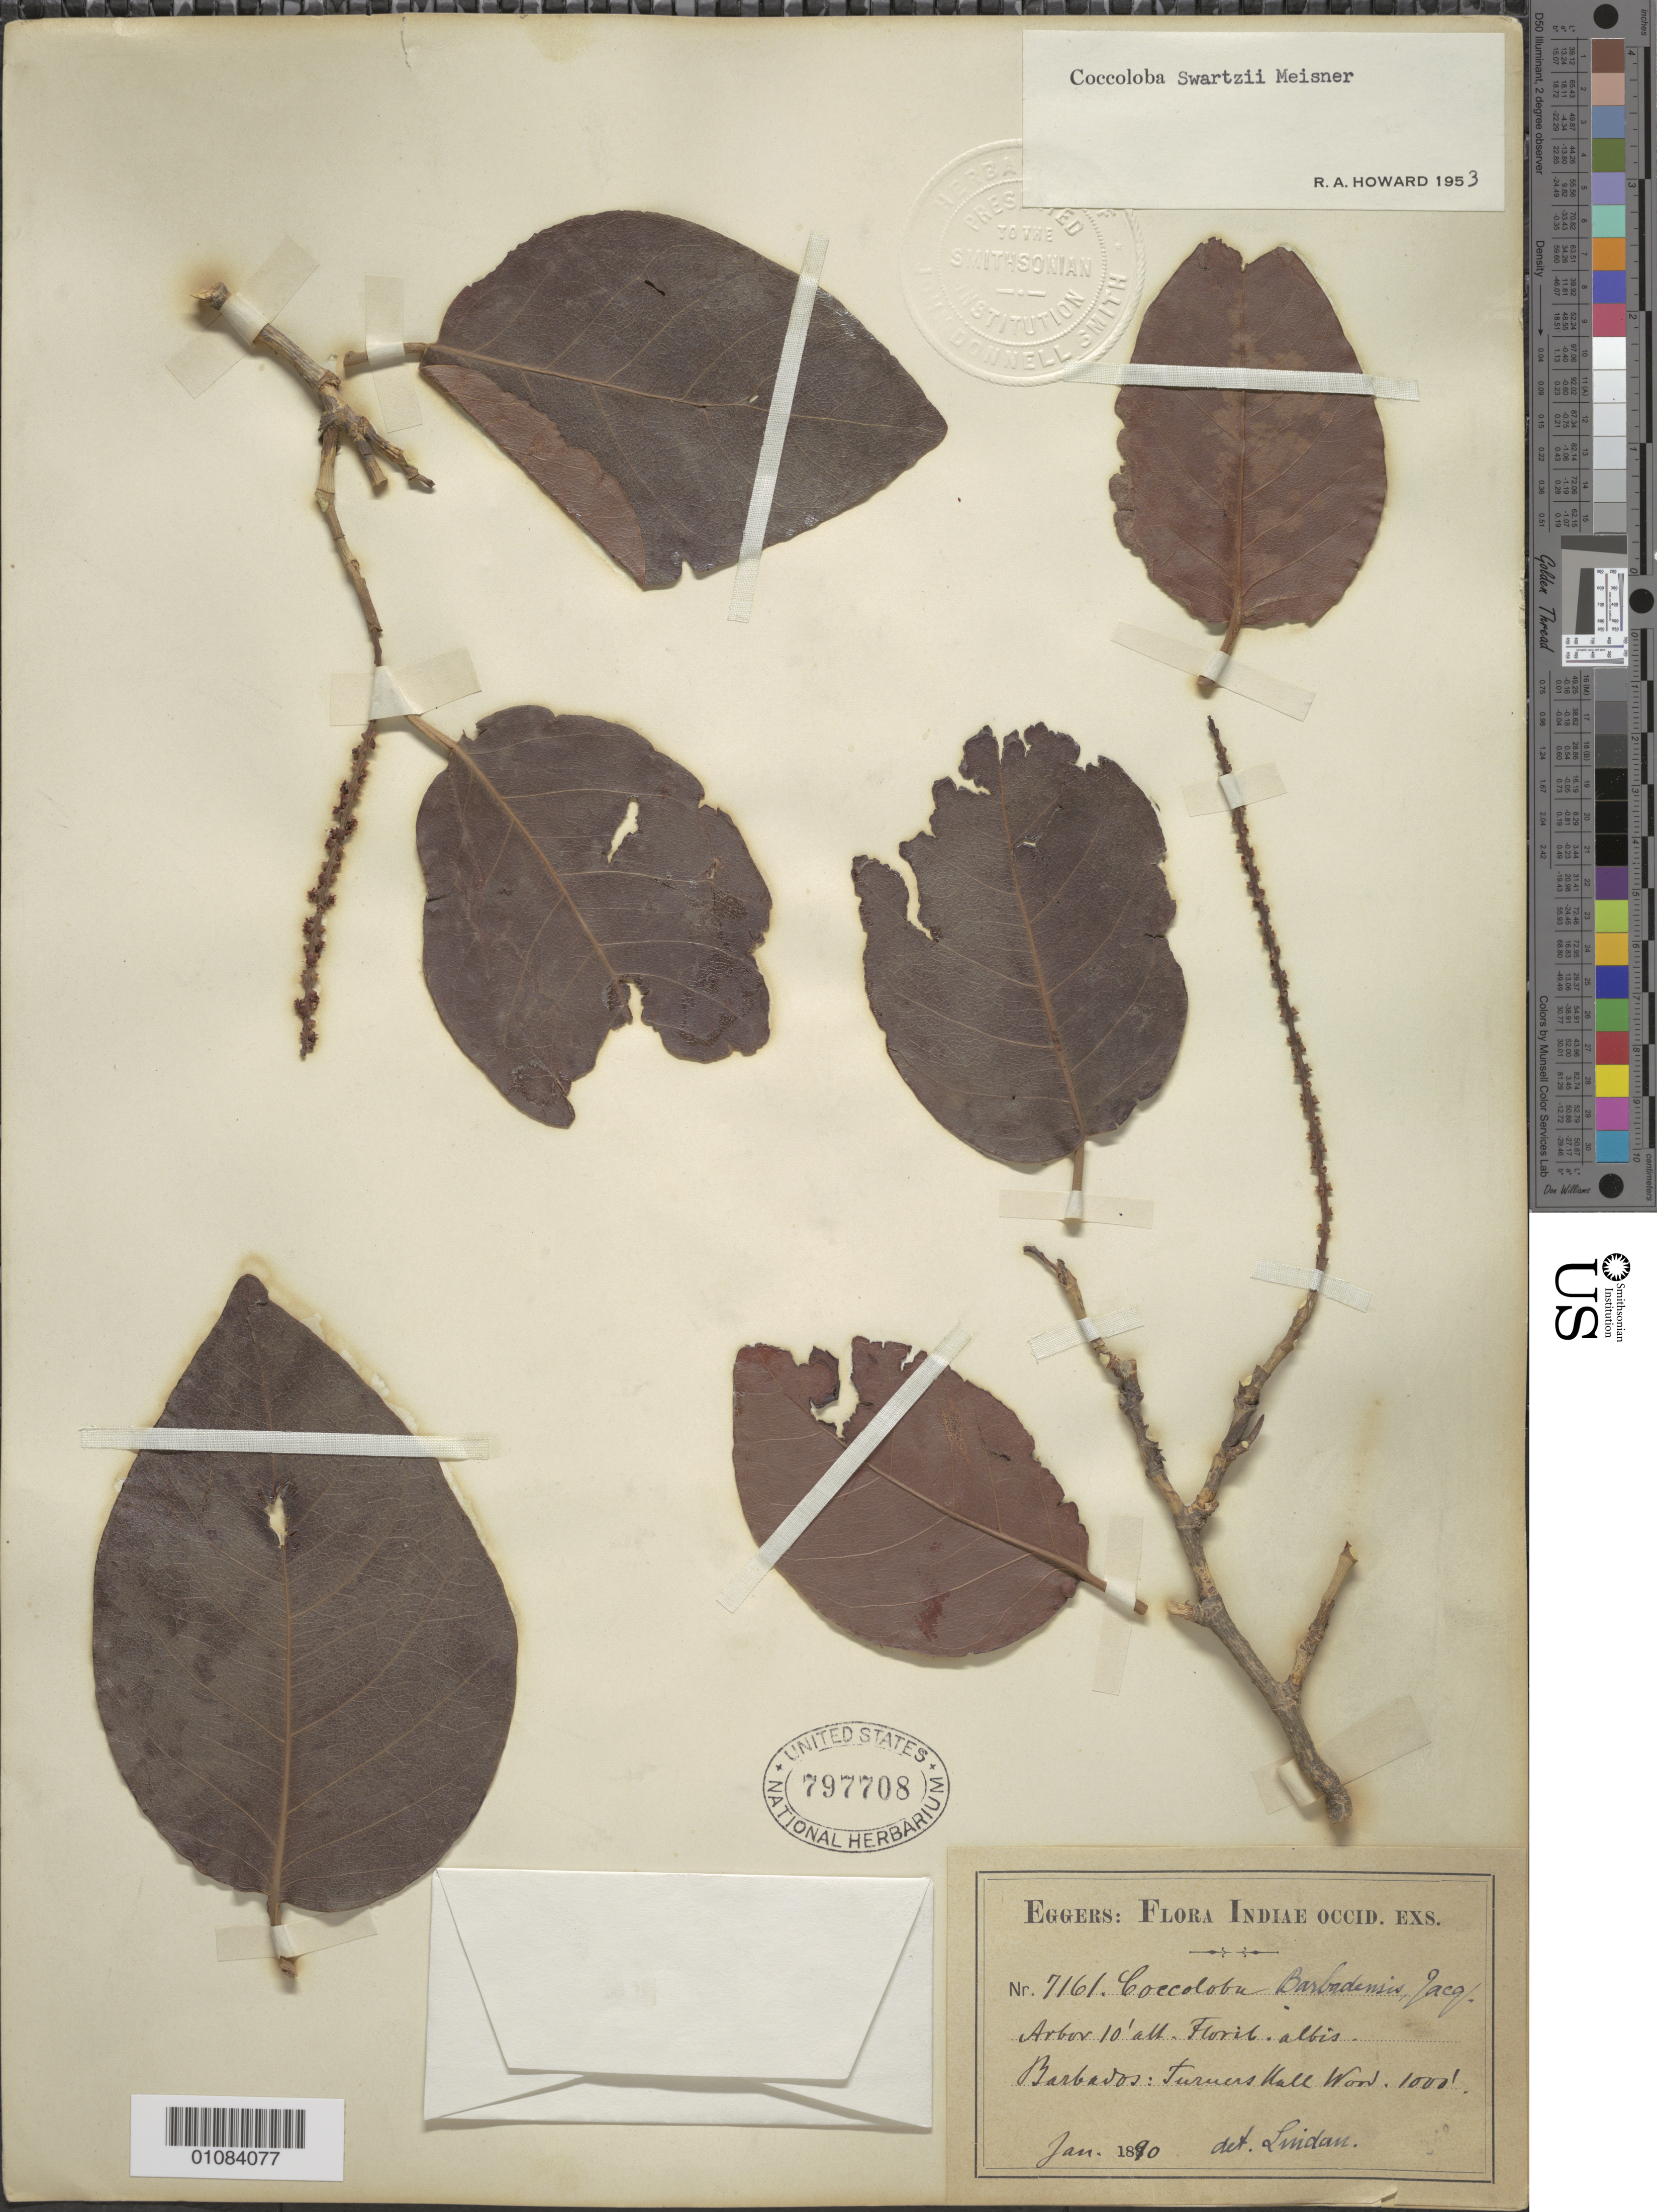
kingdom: Plantae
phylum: Tracheophyta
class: Magnoliopsida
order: Caryophyllales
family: Polygonaceae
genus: Coccoloba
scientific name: Coccoloba swartzii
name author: Meisn.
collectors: H. F. A. von Eggers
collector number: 7161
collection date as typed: Jan 1890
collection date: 1890-01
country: Barbados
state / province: Saint Andrew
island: Barbados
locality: Barbados: Turner's Hall Wood.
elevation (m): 305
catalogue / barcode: US 797708